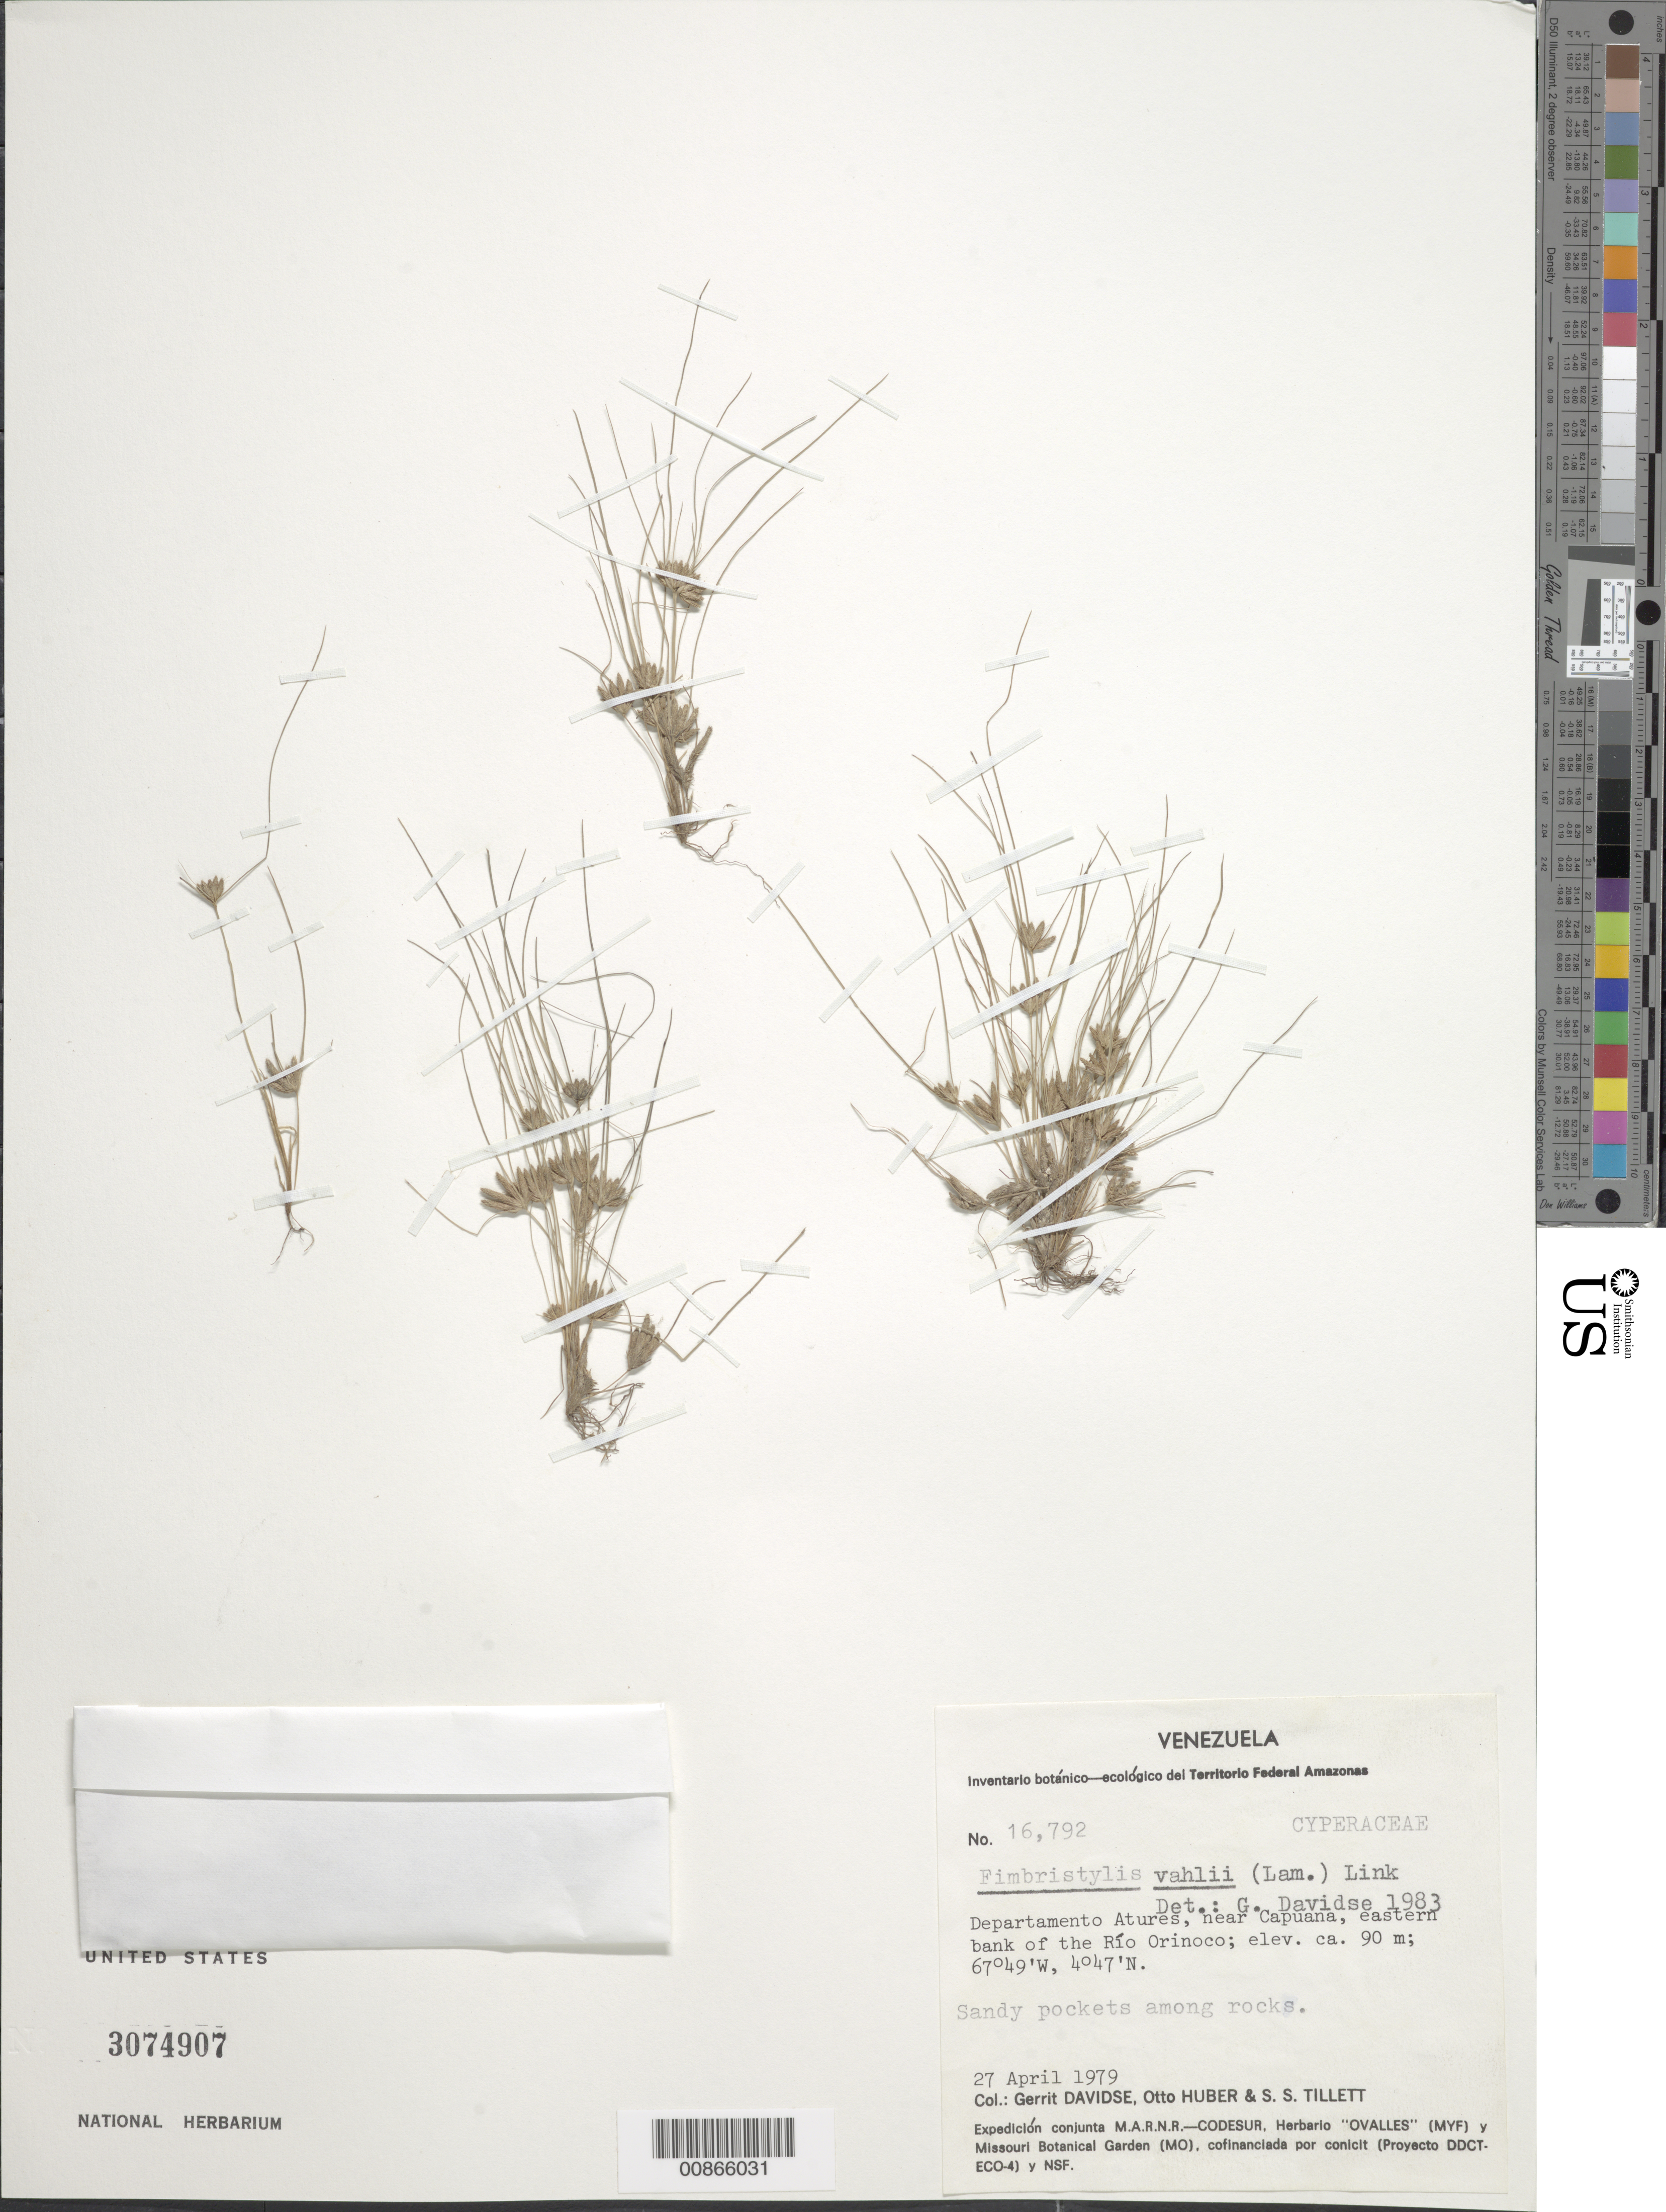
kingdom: Plantae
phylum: Tracheophyta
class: Liliopsida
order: Poales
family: Cyperaceae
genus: Fimbristylis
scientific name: Fimbristylis vahlii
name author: (Lam.) Link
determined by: Davidse, Gerrit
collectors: G. Davidse, O. Huber & S. S. Tillett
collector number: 16792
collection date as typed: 27-Apr-79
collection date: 1979-04-27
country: Venezuela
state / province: Amazonas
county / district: Atures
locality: Capuana, near, E bank of Río Orinoco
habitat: Sandy pockets among rocks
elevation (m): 90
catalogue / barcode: US 3074907